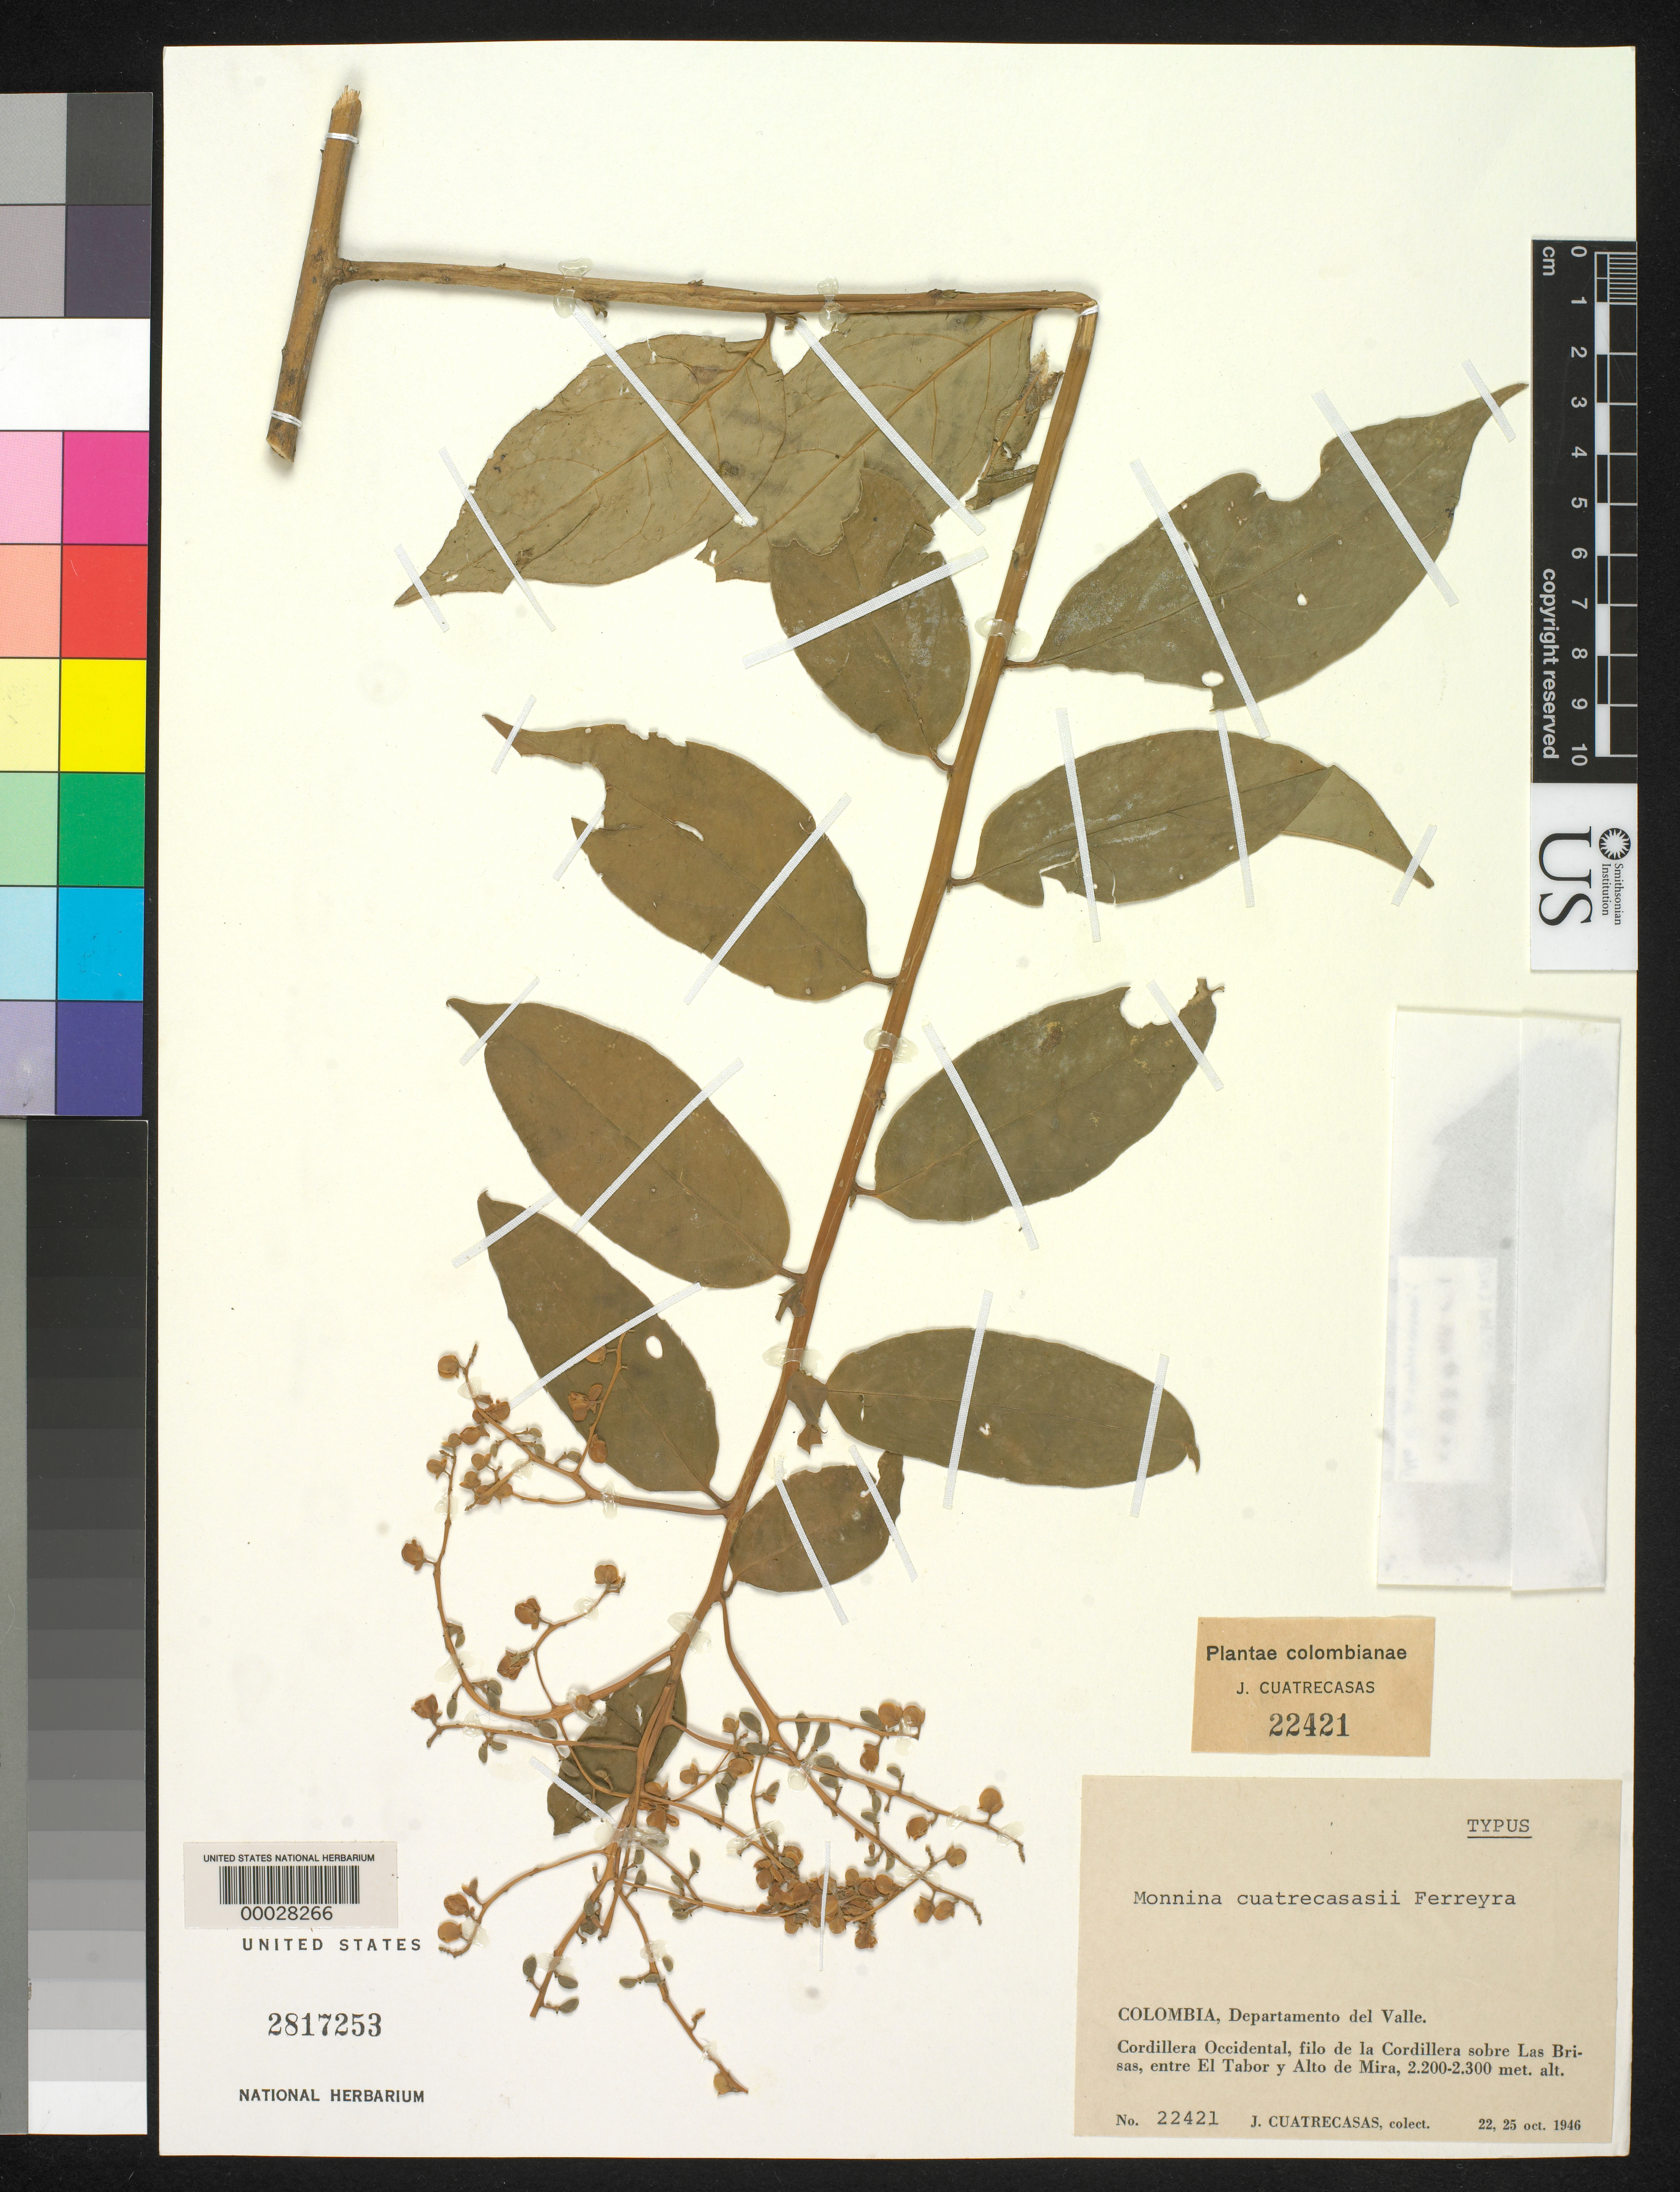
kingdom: Plantae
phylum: Tracheophyta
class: Magnoliopsida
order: Fabales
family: Polygalaceae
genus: Monnina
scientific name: Monnina cuatrecasasii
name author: Ferreyra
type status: Isotype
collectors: J. Cuatrecasas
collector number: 22421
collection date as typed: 22 Oct 1946 to 25 Oct 1946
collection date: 1946-10-22/1946-10-25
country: Colombia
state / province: Valle del Cauca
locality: Above Las Brisas, between El Tabor and Alto de Mira.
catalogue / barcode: US 2817253